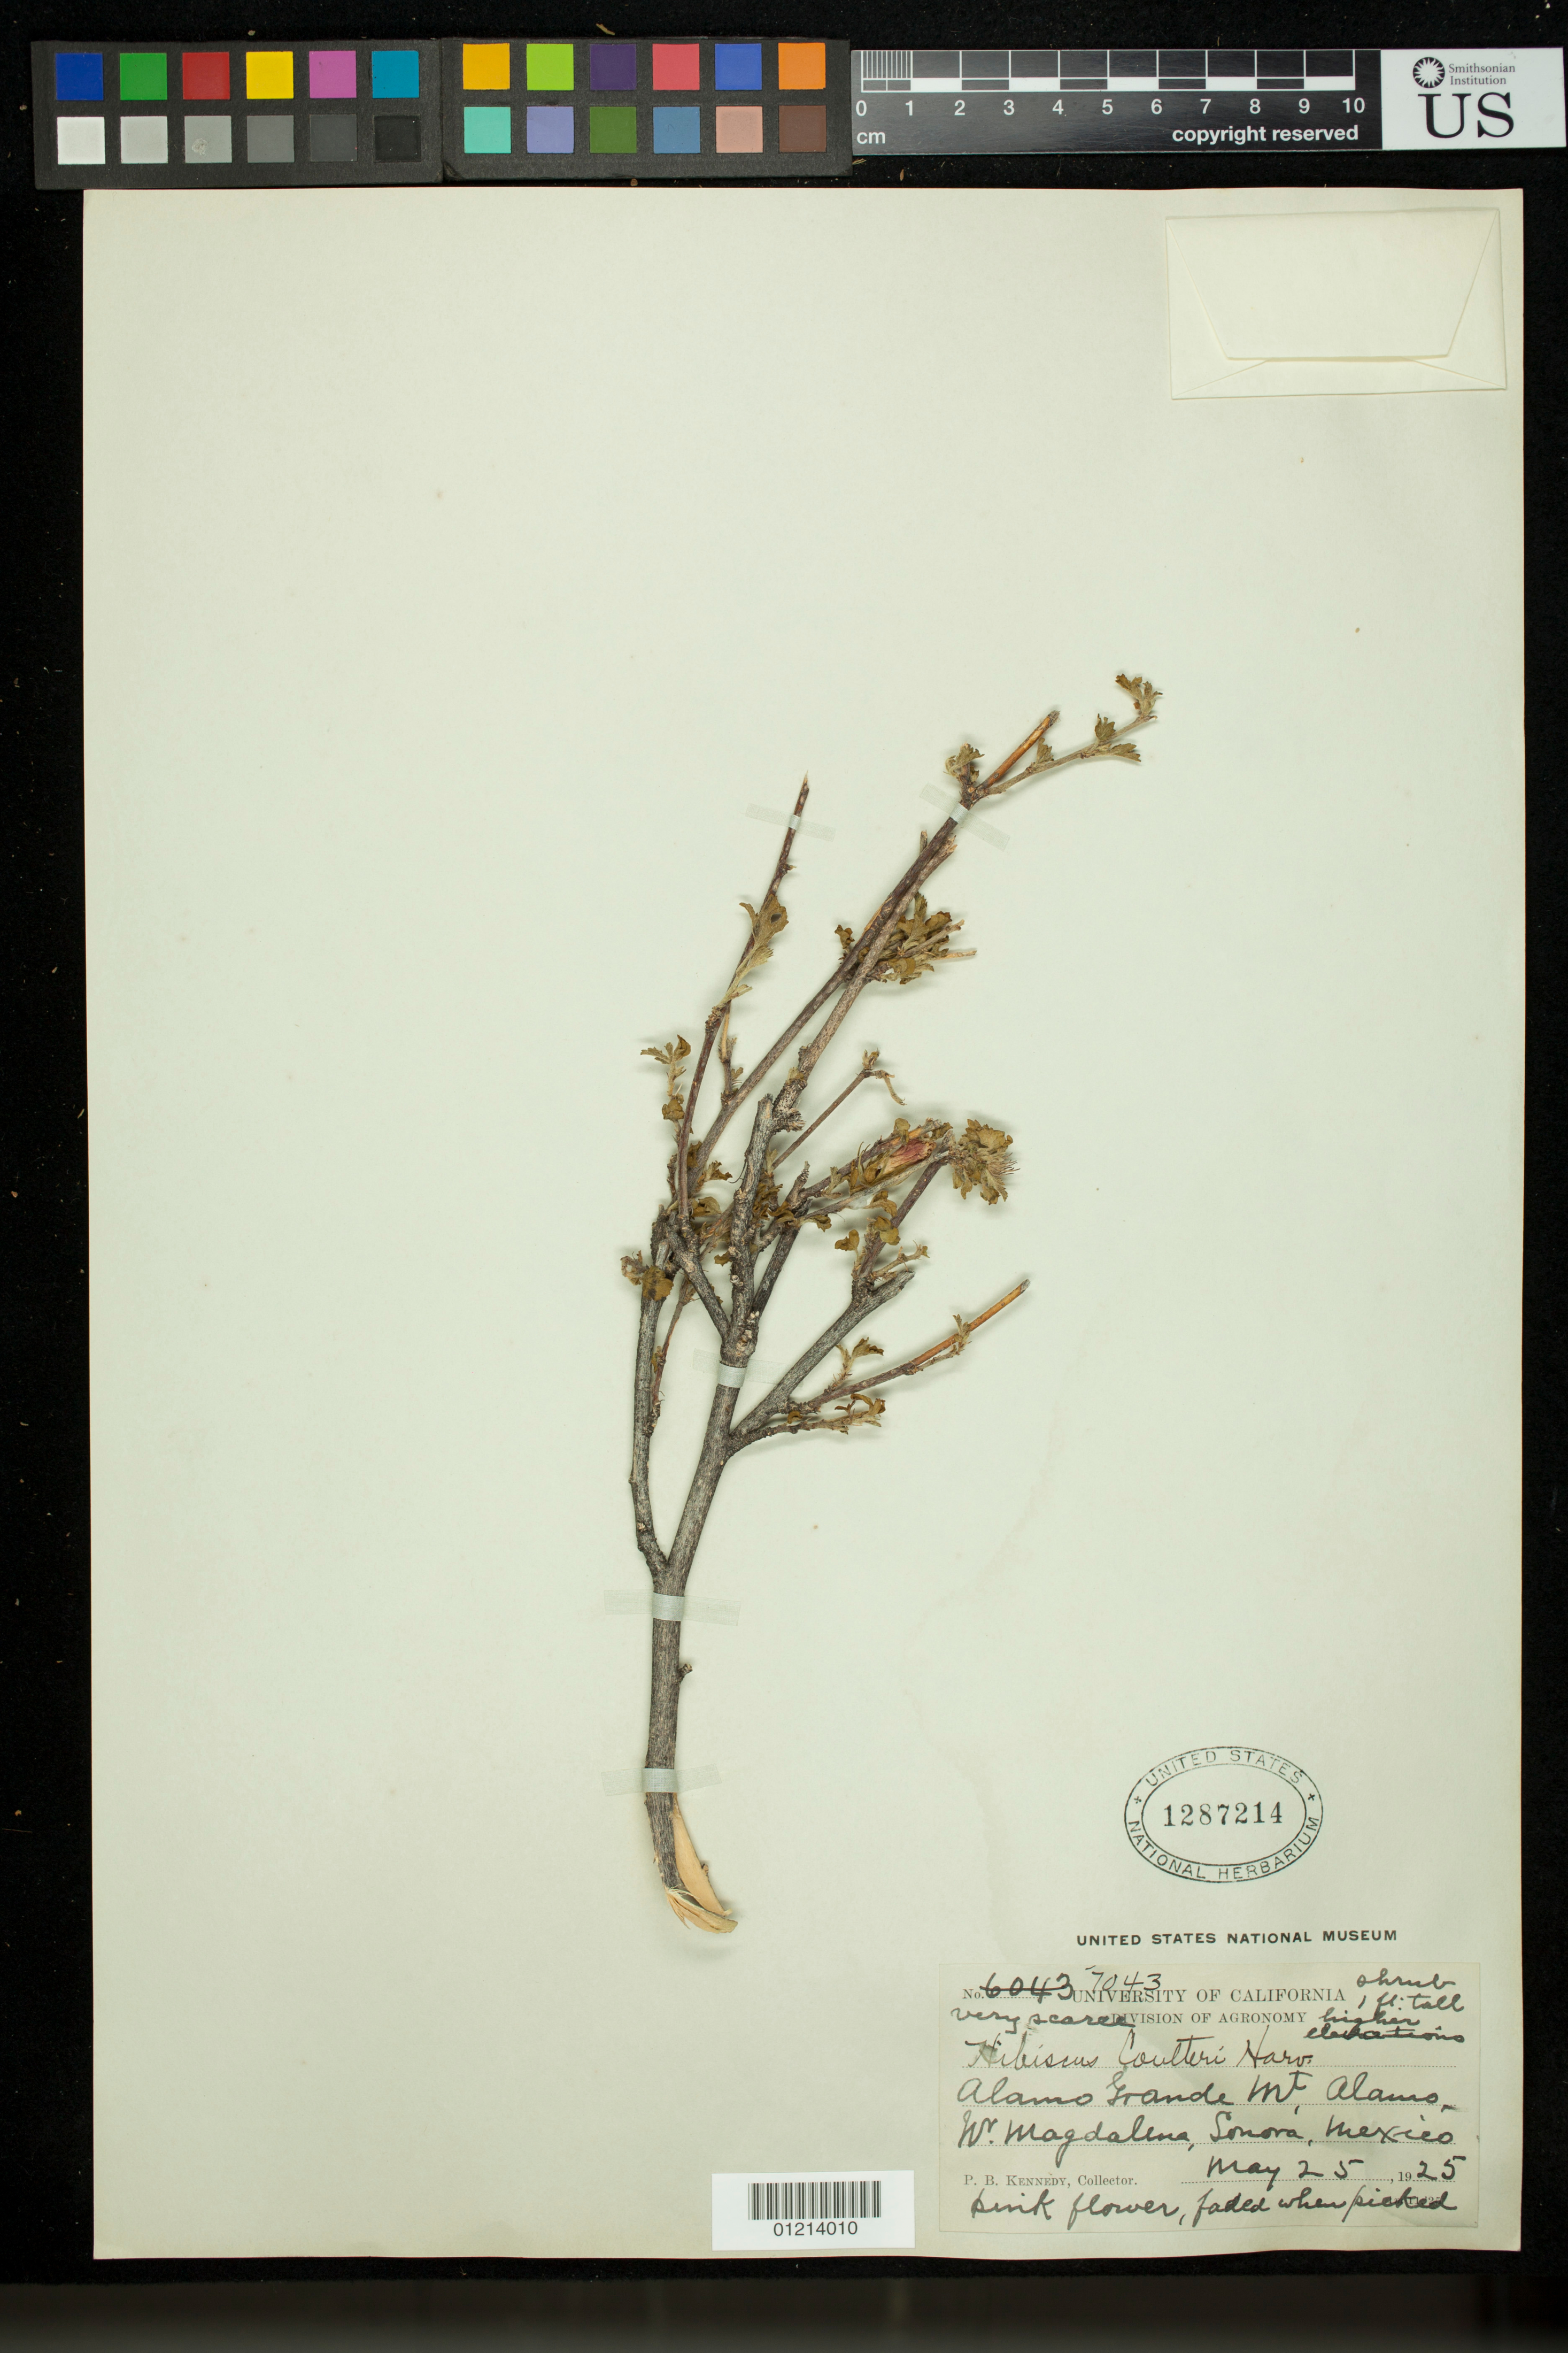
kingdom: Plantae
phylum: Tracheophyta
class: Magnoliopsida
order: Malvales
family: Malvaceae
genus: Hibiscus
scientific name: Hibiscus coulteri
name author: Harv. ex A. Gray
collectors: P. B. Kennedy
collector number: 7043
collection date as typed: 25 May 1925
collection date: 1925-05-25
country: Mexico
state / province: Sonora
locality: Alamo Grande Mt, Alamo, Nr. Magdalena, Sonora.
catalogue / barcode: US 1287214